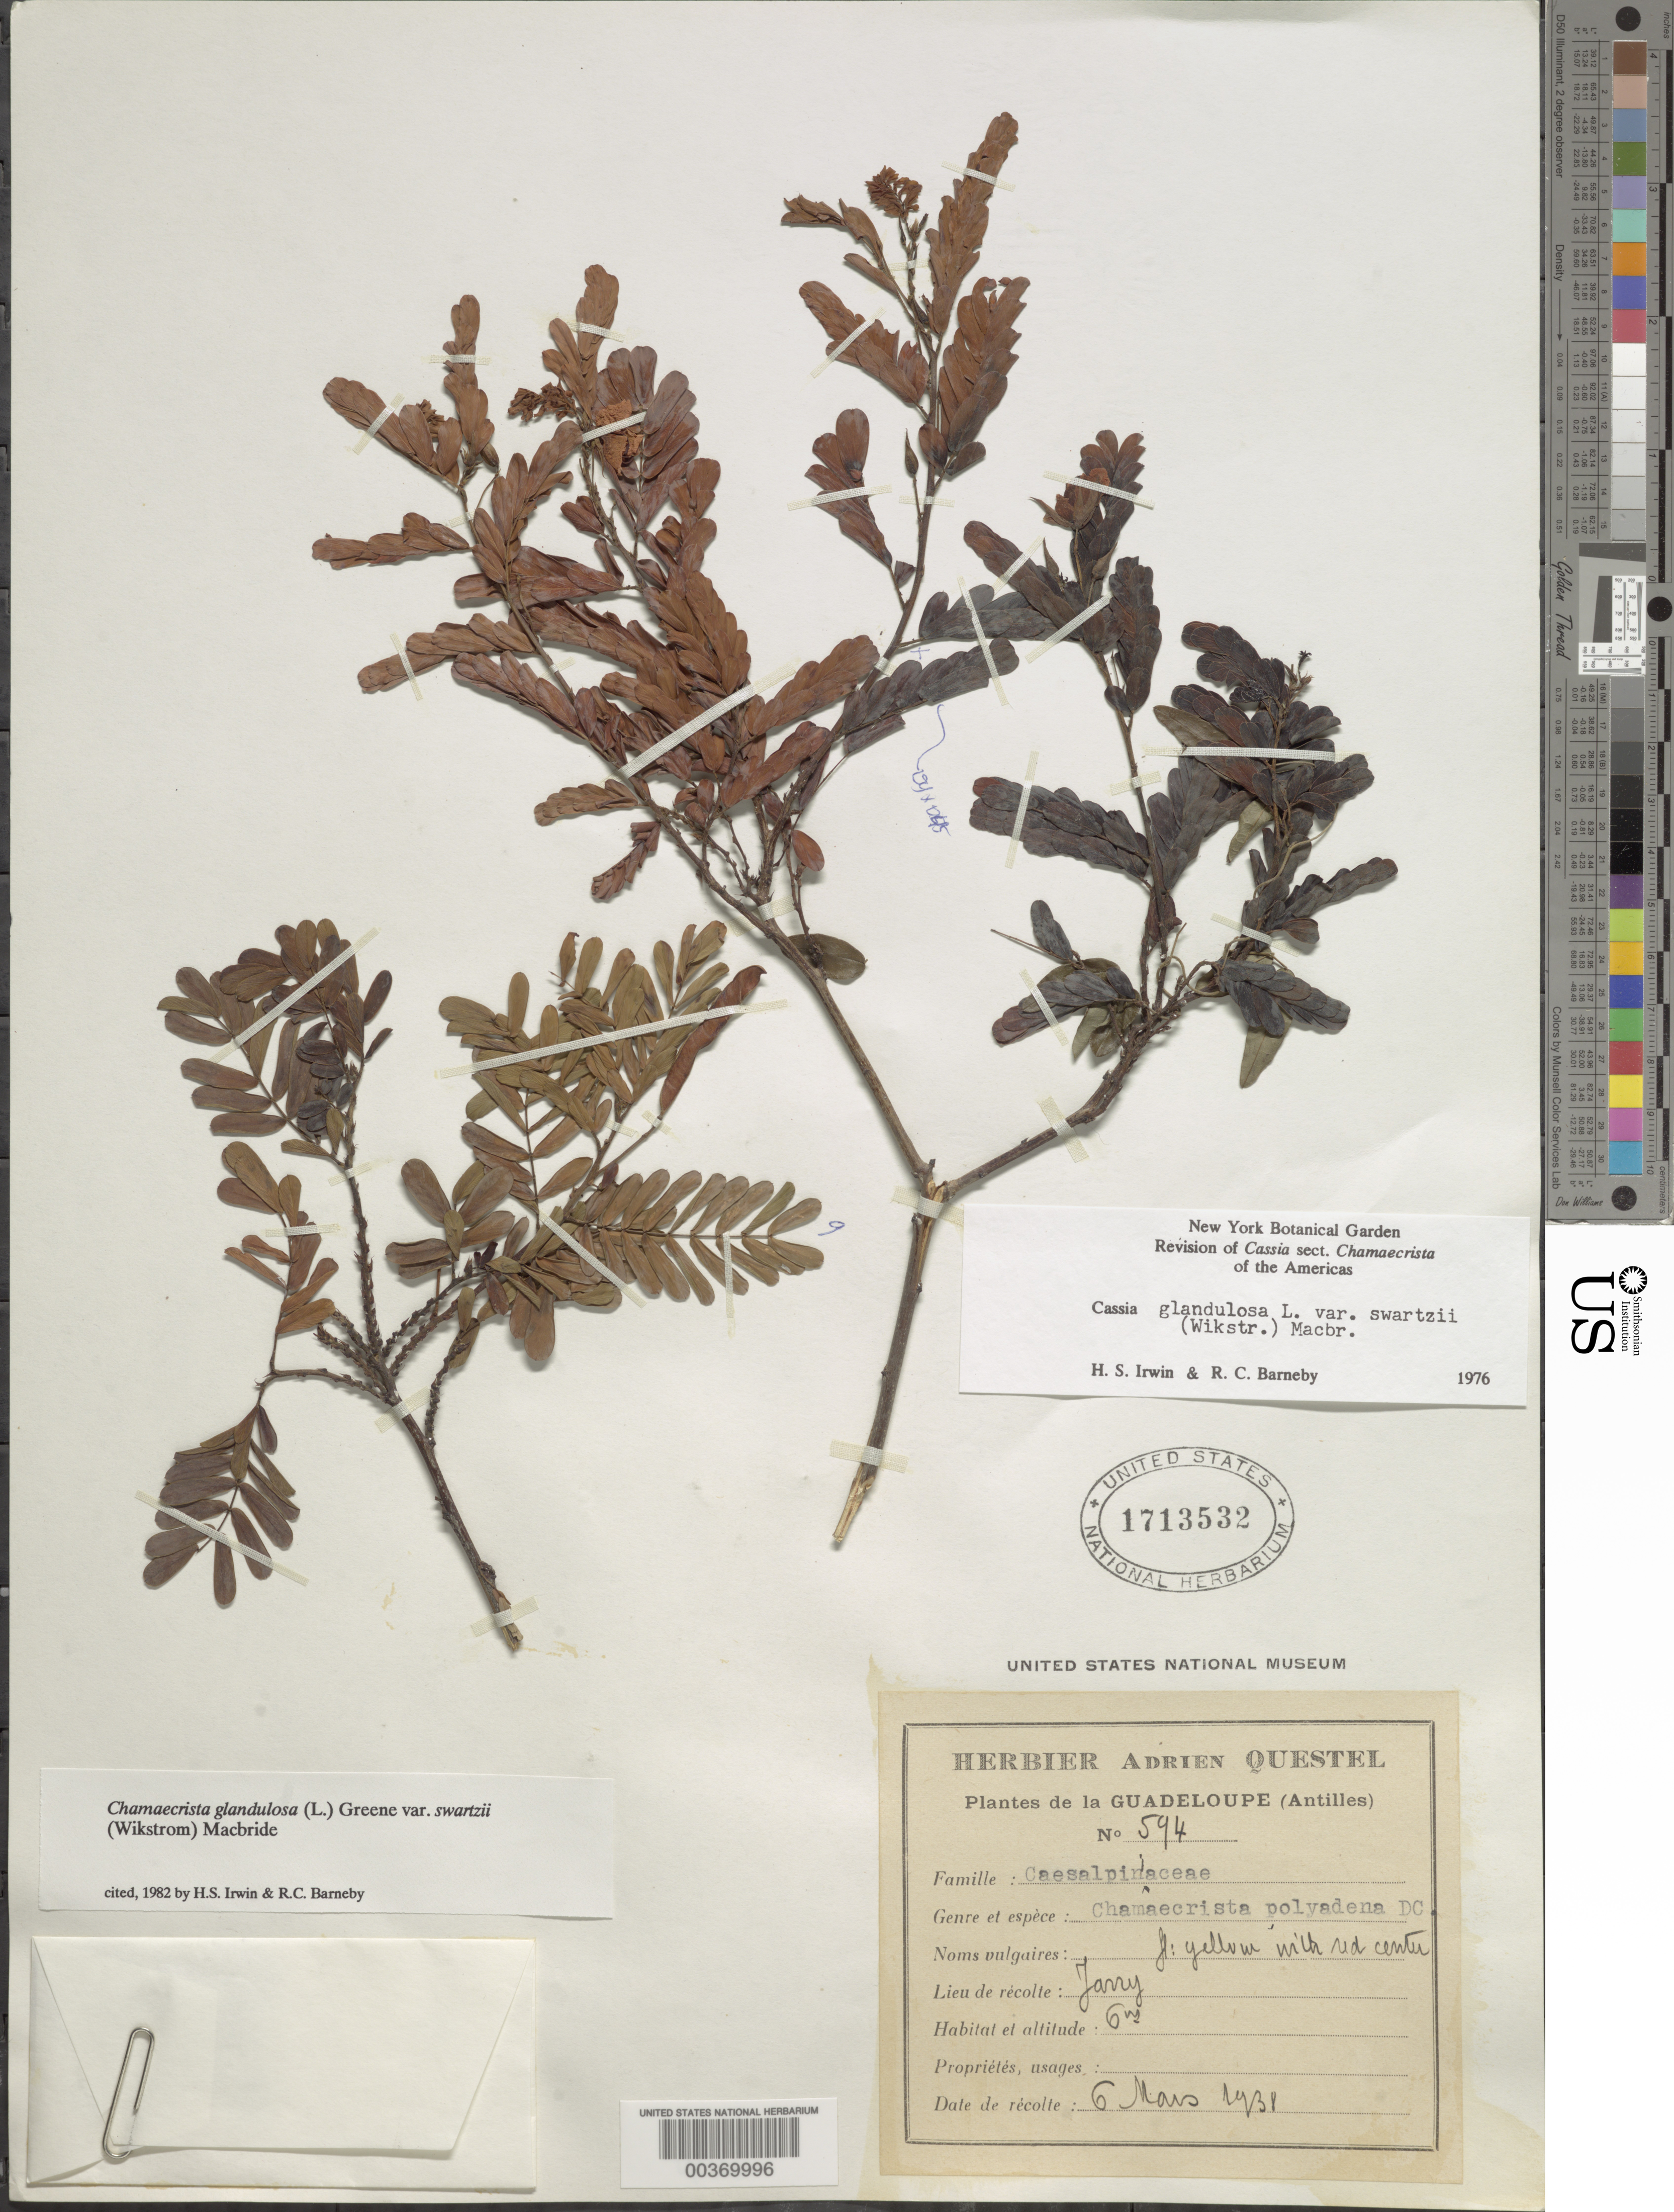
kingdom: Plantae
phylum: Tracheophyta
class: Magnoliopsida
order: Fabales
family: Fabaceae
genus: Chamaecrista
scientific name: Chamaecrista glandulosa var. swartzii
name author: (Wikstr.) H.S. Irwin & Barneby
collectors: A. Questel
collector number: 594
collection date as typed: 06 Mar 1938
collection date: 1938-03-06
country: Guadeloupe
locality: Jarry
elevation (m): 6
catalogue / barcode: US 1713532